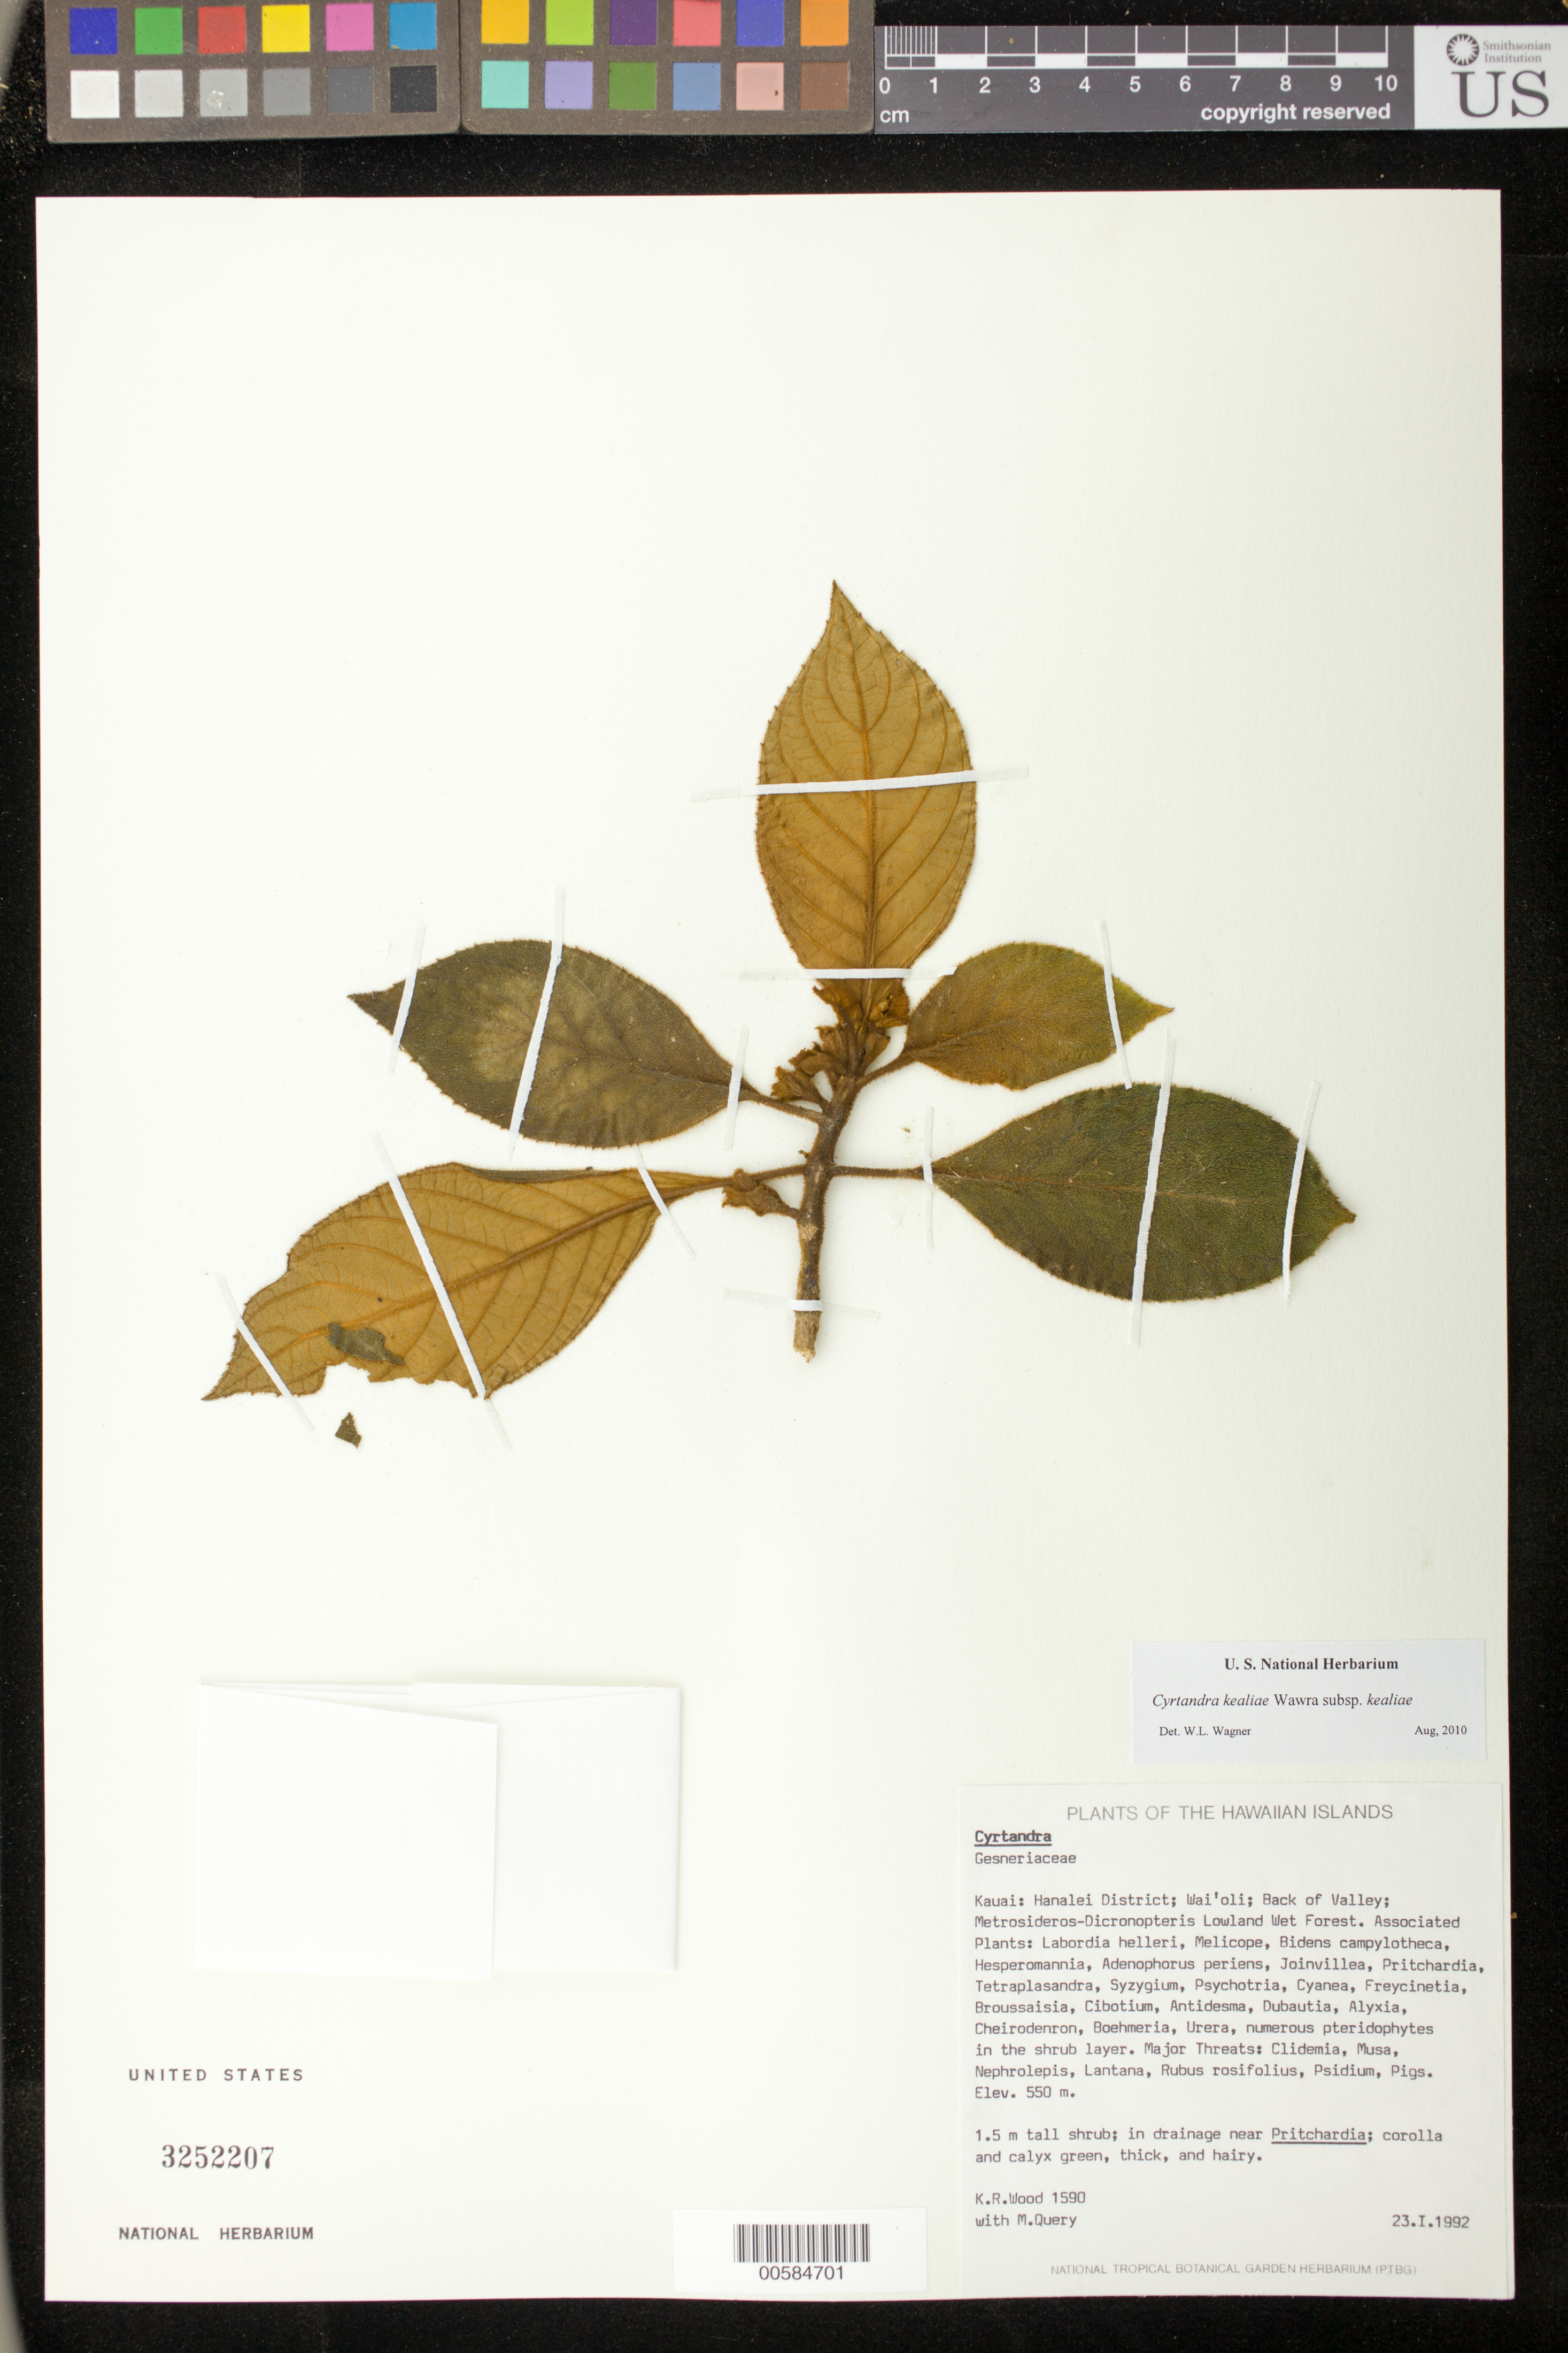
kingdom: Plantae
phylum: Tracheophyta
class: Magnoliopsida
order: Lamiales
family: Gesneriaceae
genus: Cyrtandra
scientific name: Cyrtandra kealiae subsp. kealiae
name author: Wawra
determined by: Wagner, W. L., (BOT), Smithsonian Institution - National Museum of Natural History (UNITED STATES)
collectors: K. R. Wood & M. Query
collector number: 1590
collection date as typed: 23 Jan 1992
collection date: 1992-01-23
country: United States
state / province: Hawaii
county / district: Kauai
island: Kaua'i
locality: Hanalei Dist; Wai'oli; Back of Valley.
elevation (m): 550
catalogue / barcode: US 3252207